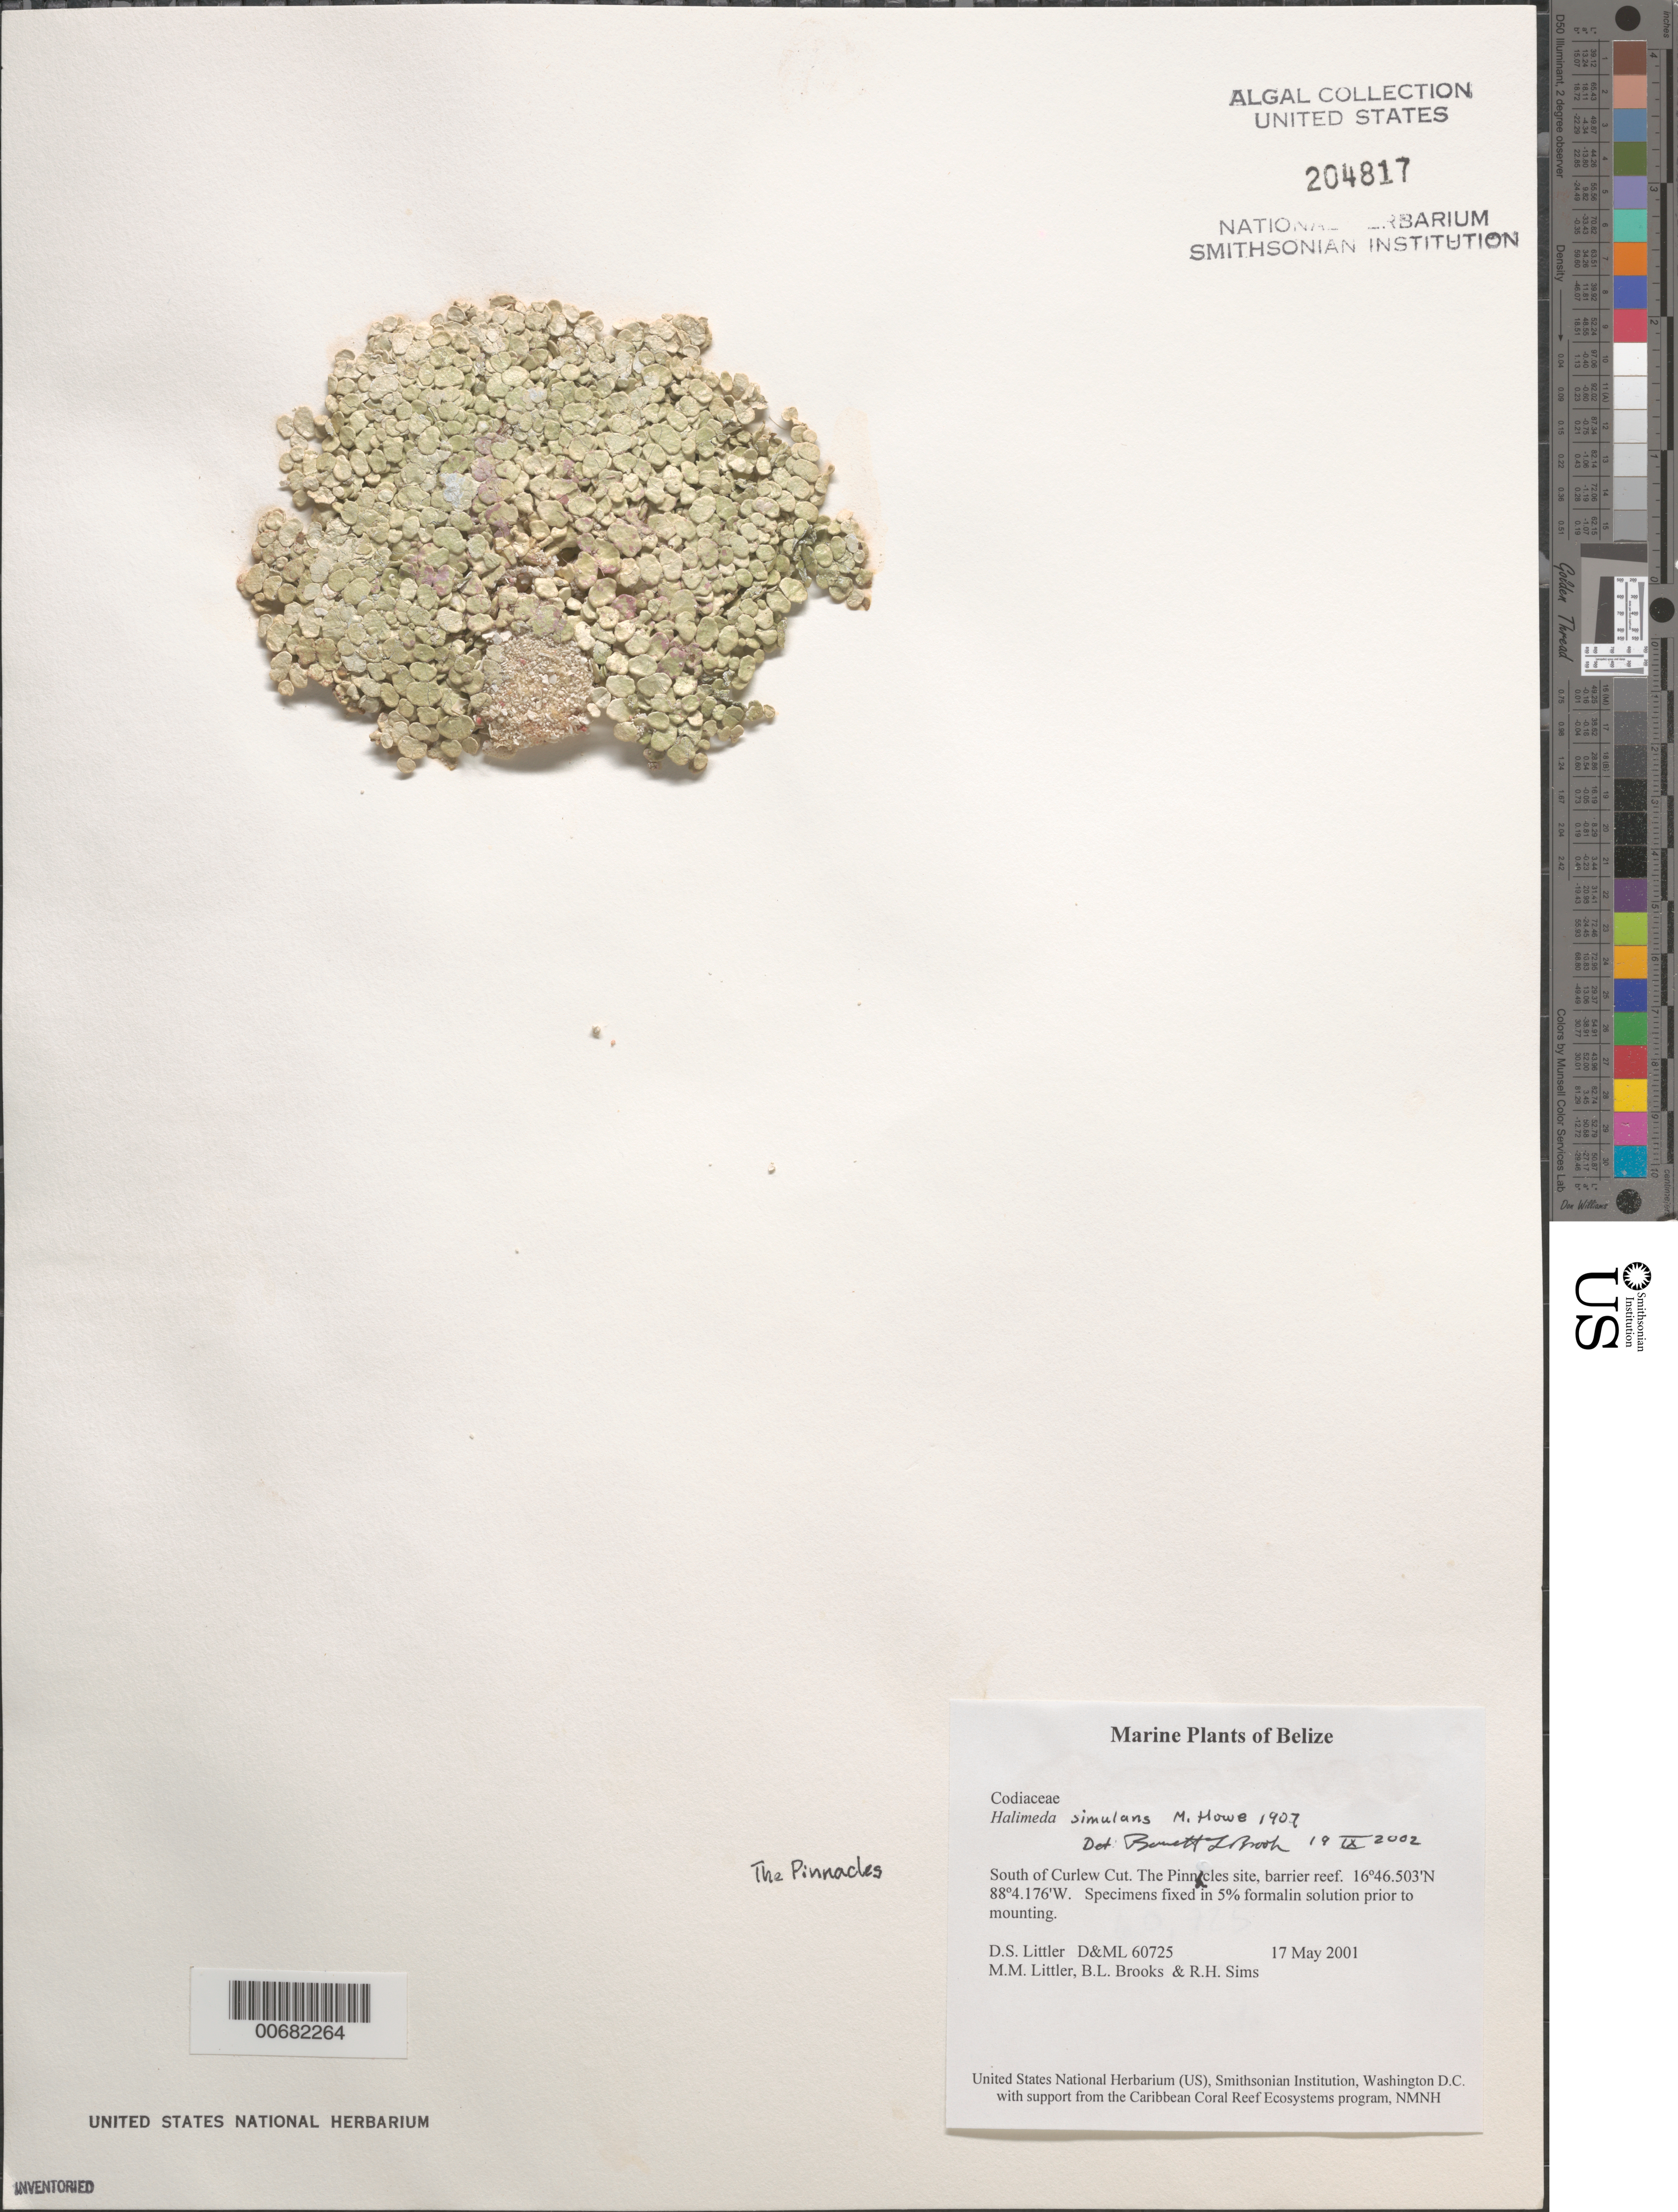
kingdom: Plantae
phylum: Chlorophyta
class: Ulvophyceae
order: Bryopsidales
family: Halimedaceae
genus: Halimeda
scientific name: Halimeda simulans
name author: M. Howe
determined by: Brooks, B. L., (BOT), Smithsonian Institution - National Museum of Natural History (UNITED STATES)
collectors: D. S. Littler, M. M. Littler, B. Brooks & R. H. Sims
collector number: D&ML 60725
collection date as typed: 17 May 2001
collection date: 2001-05-17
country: Belize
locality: The Pinnacles site, south of Curlew Cut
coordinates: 16 46.503' N, 88 4.176' W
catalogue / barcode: US 204817